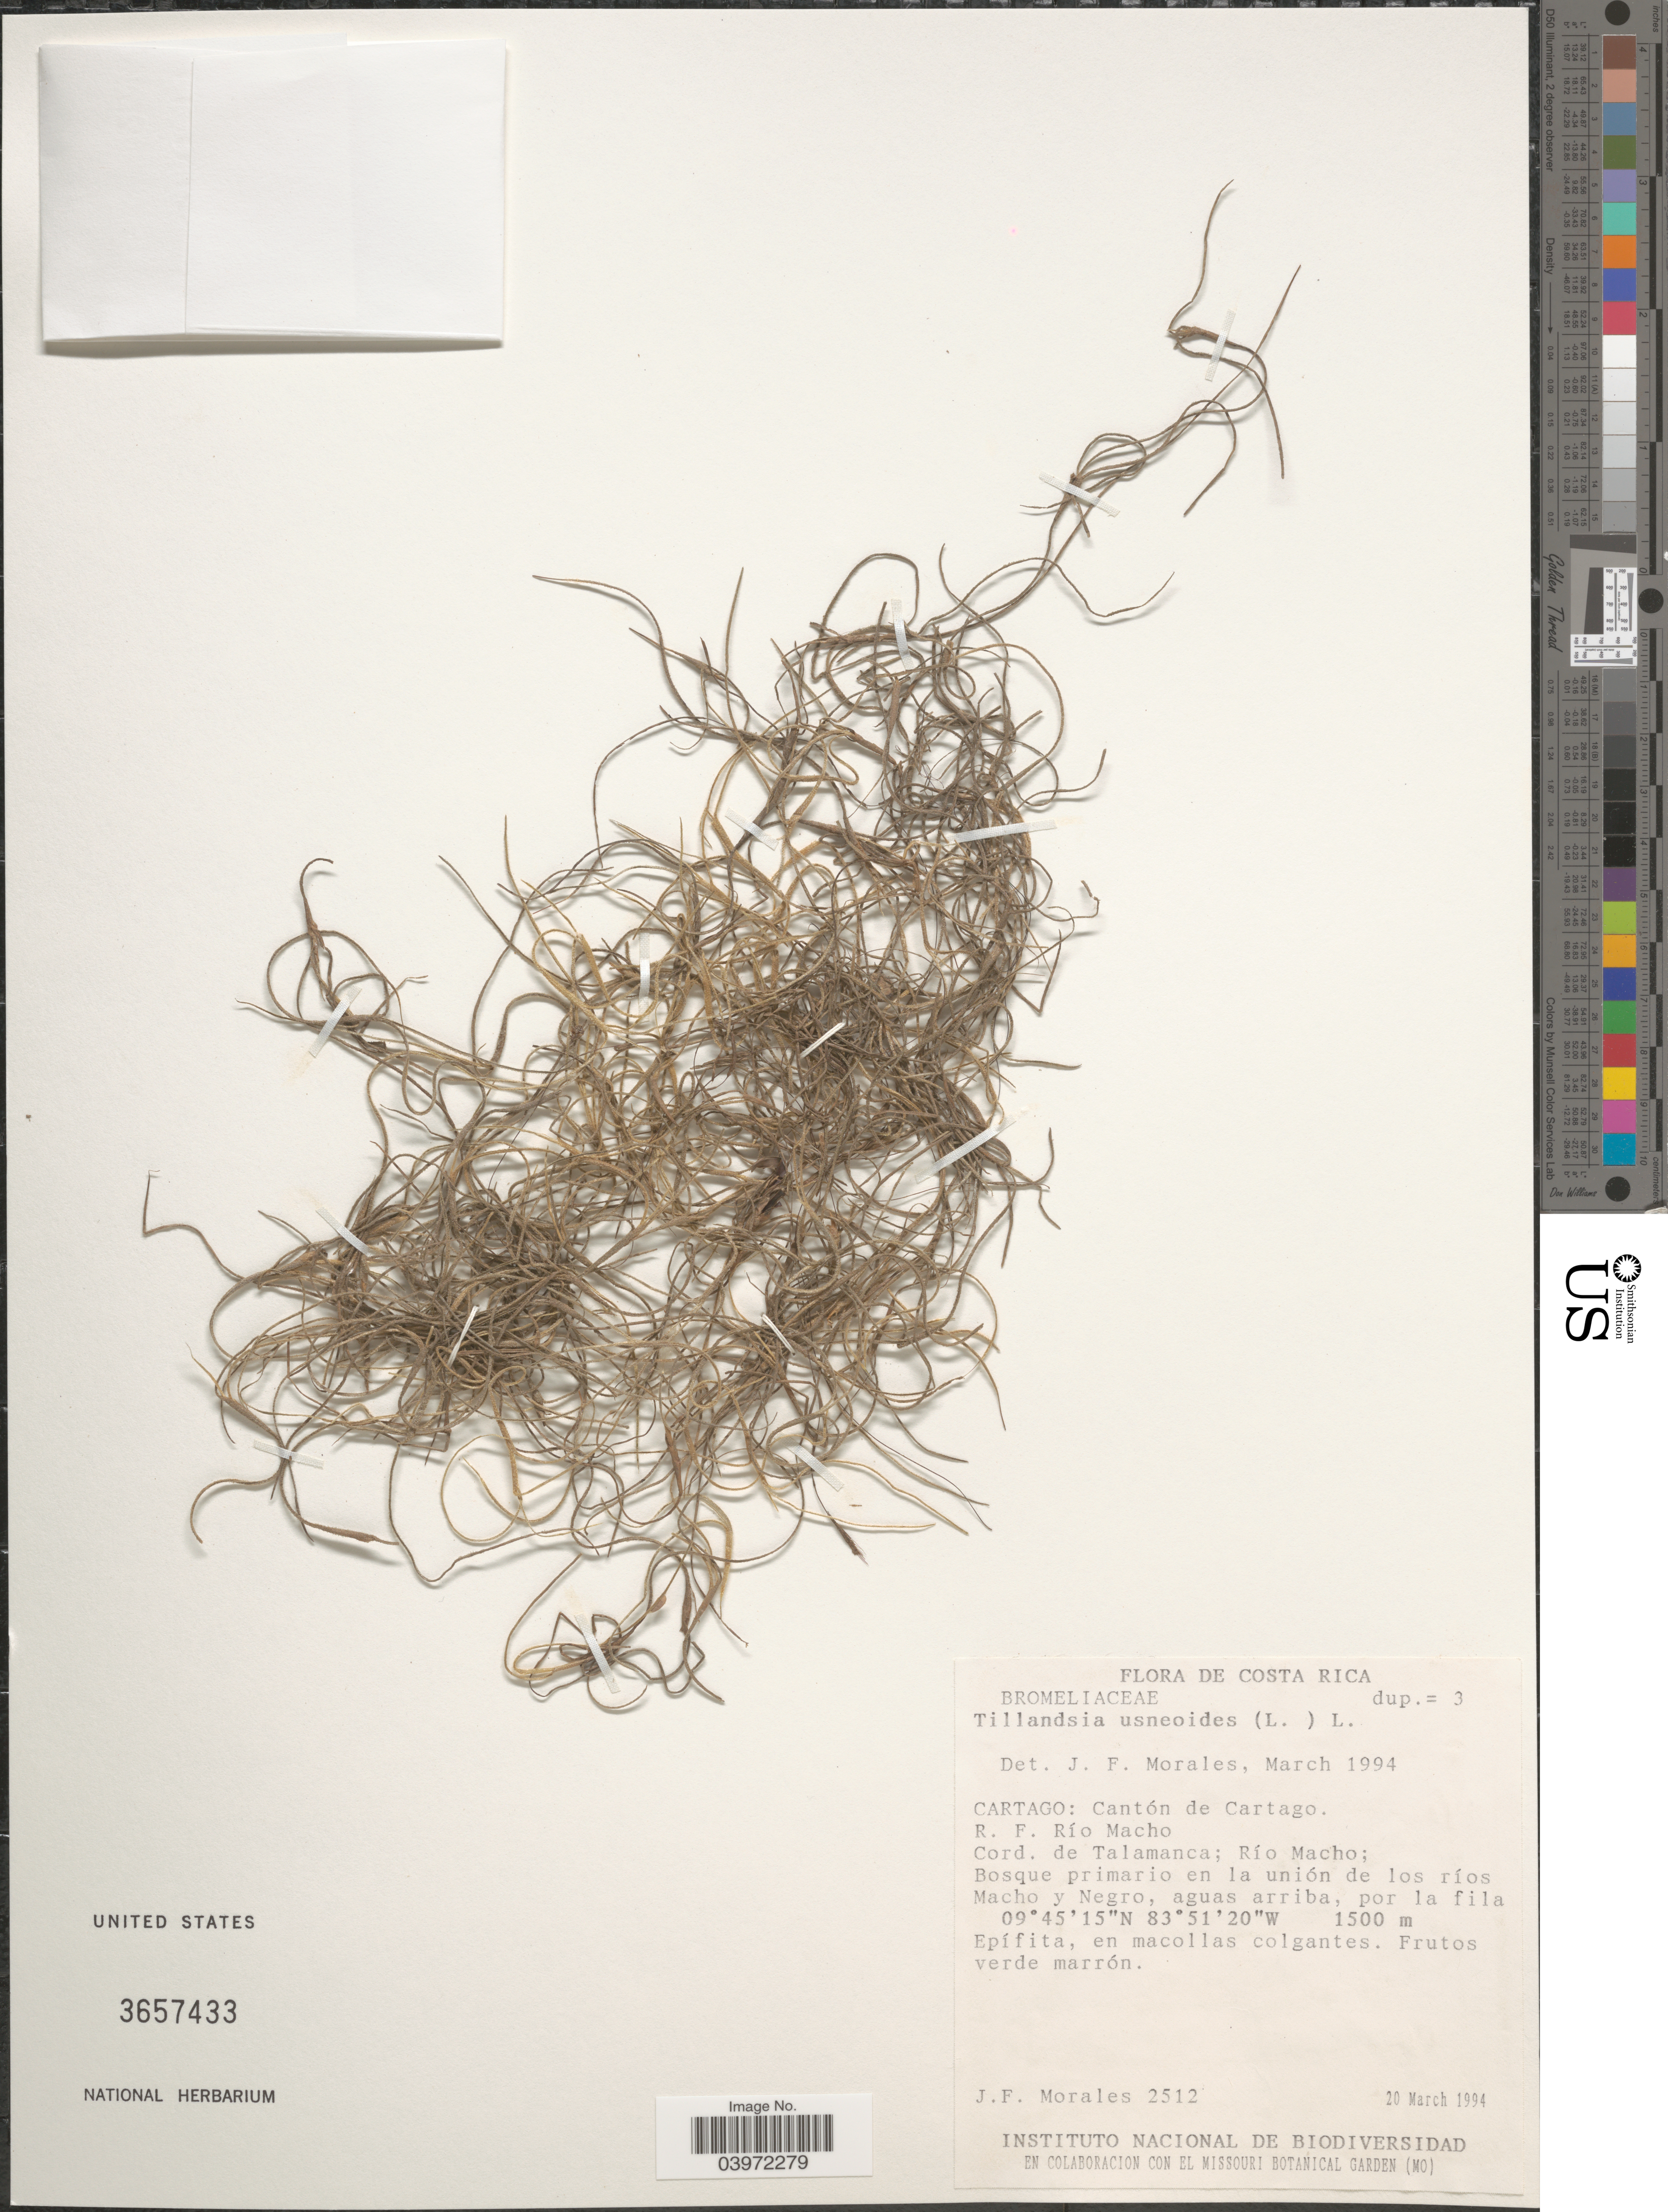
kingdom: Plantae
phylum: Tracheophyta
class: Liliopsida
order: Poales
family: Bromeliaceae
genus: Tillandsia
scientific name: Tillandsia usneoides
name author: (L.) L.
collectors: J. Morales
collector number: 2512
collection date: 1994-03-20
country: Costa Rica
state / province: Cartago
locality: Cantón de Cartago. R. F. Río Macho. Cord. de Talamanca; Río Macho; Bosque primario en la unión de los ríos Macho y Negro, aguas arriba, por la fila.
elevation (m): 1500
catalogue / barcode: US 3657433